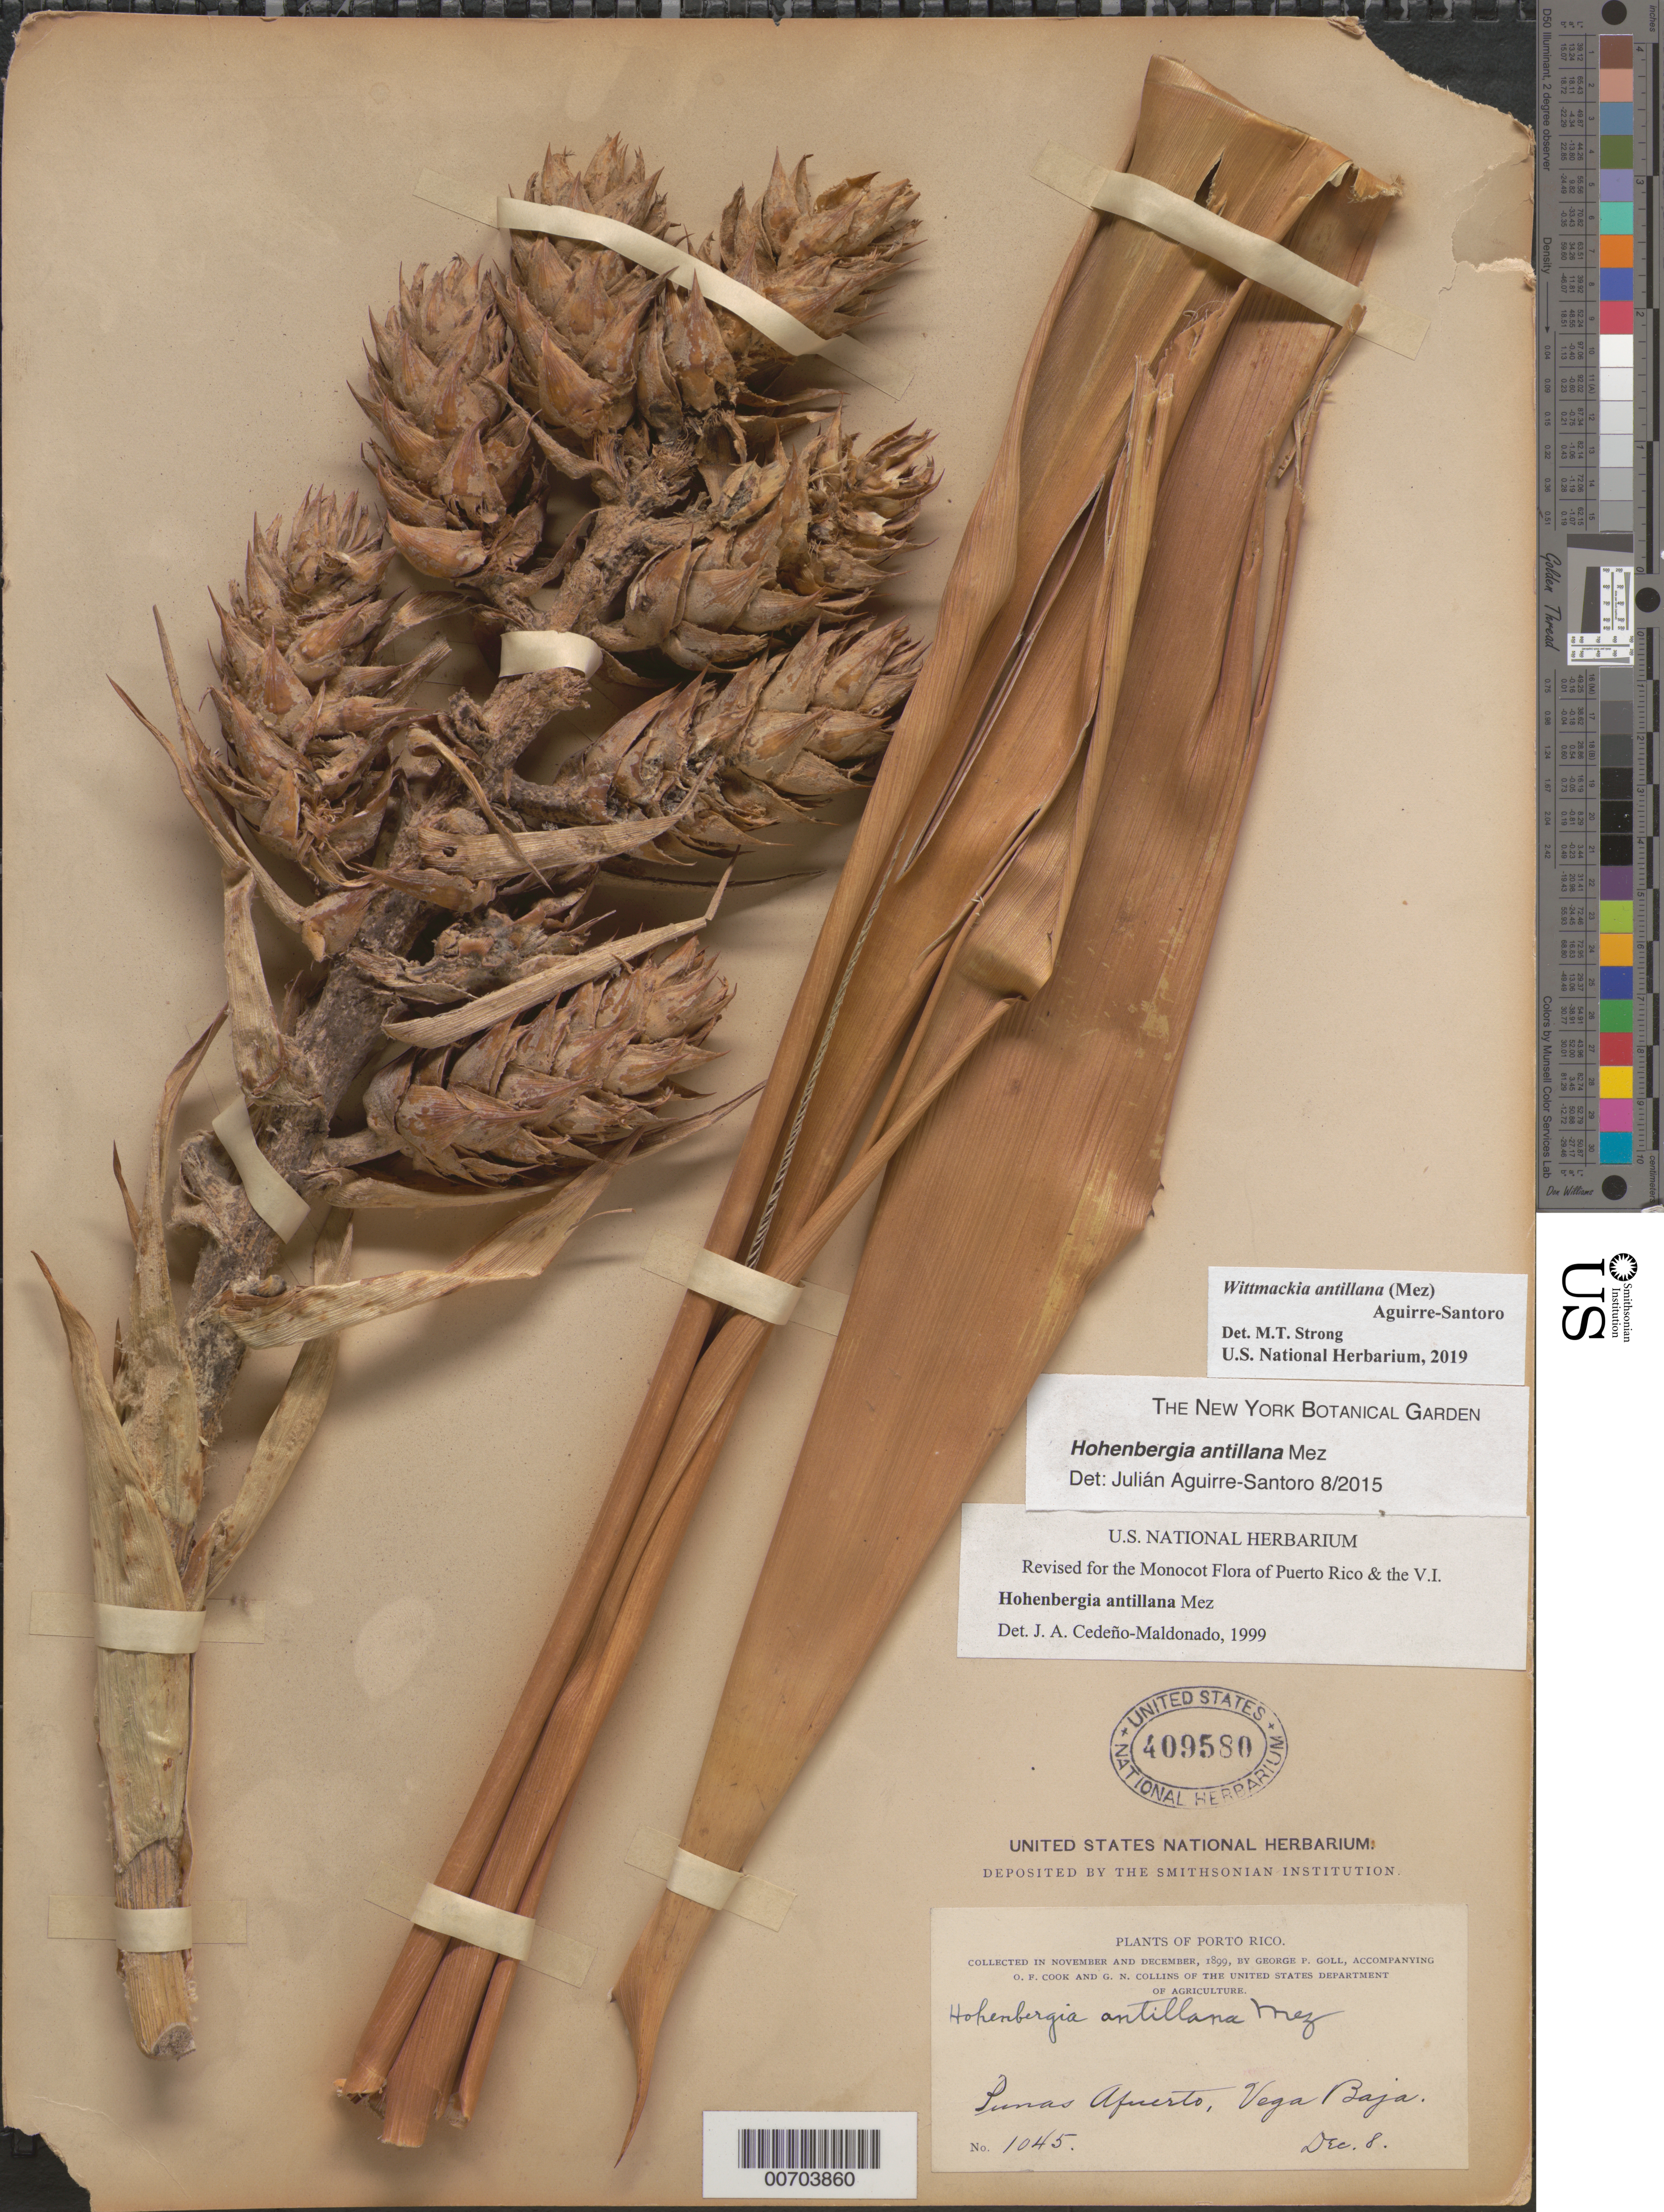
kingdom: Plantae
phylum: Tracheophyta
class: Liliopsida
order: Poales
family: Bromeliaceae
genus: Wittmackia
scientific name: Wittmackia abbreviata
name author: (L.B. Sm. & Proctor) Aguirre-Santoro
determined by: Strong, Mark T., (BOT), Smithsonian Institution - National Museum of Natural History (UNITED STATES)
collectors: G. Goll, O. F. Cook & G. Collins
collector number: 1045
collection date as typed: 08 Dec 1899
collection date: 1899-12-08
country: Puerto Rico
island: Greater Antilles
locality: Punas Afuerto, Vega Baja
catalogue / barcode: US 409580